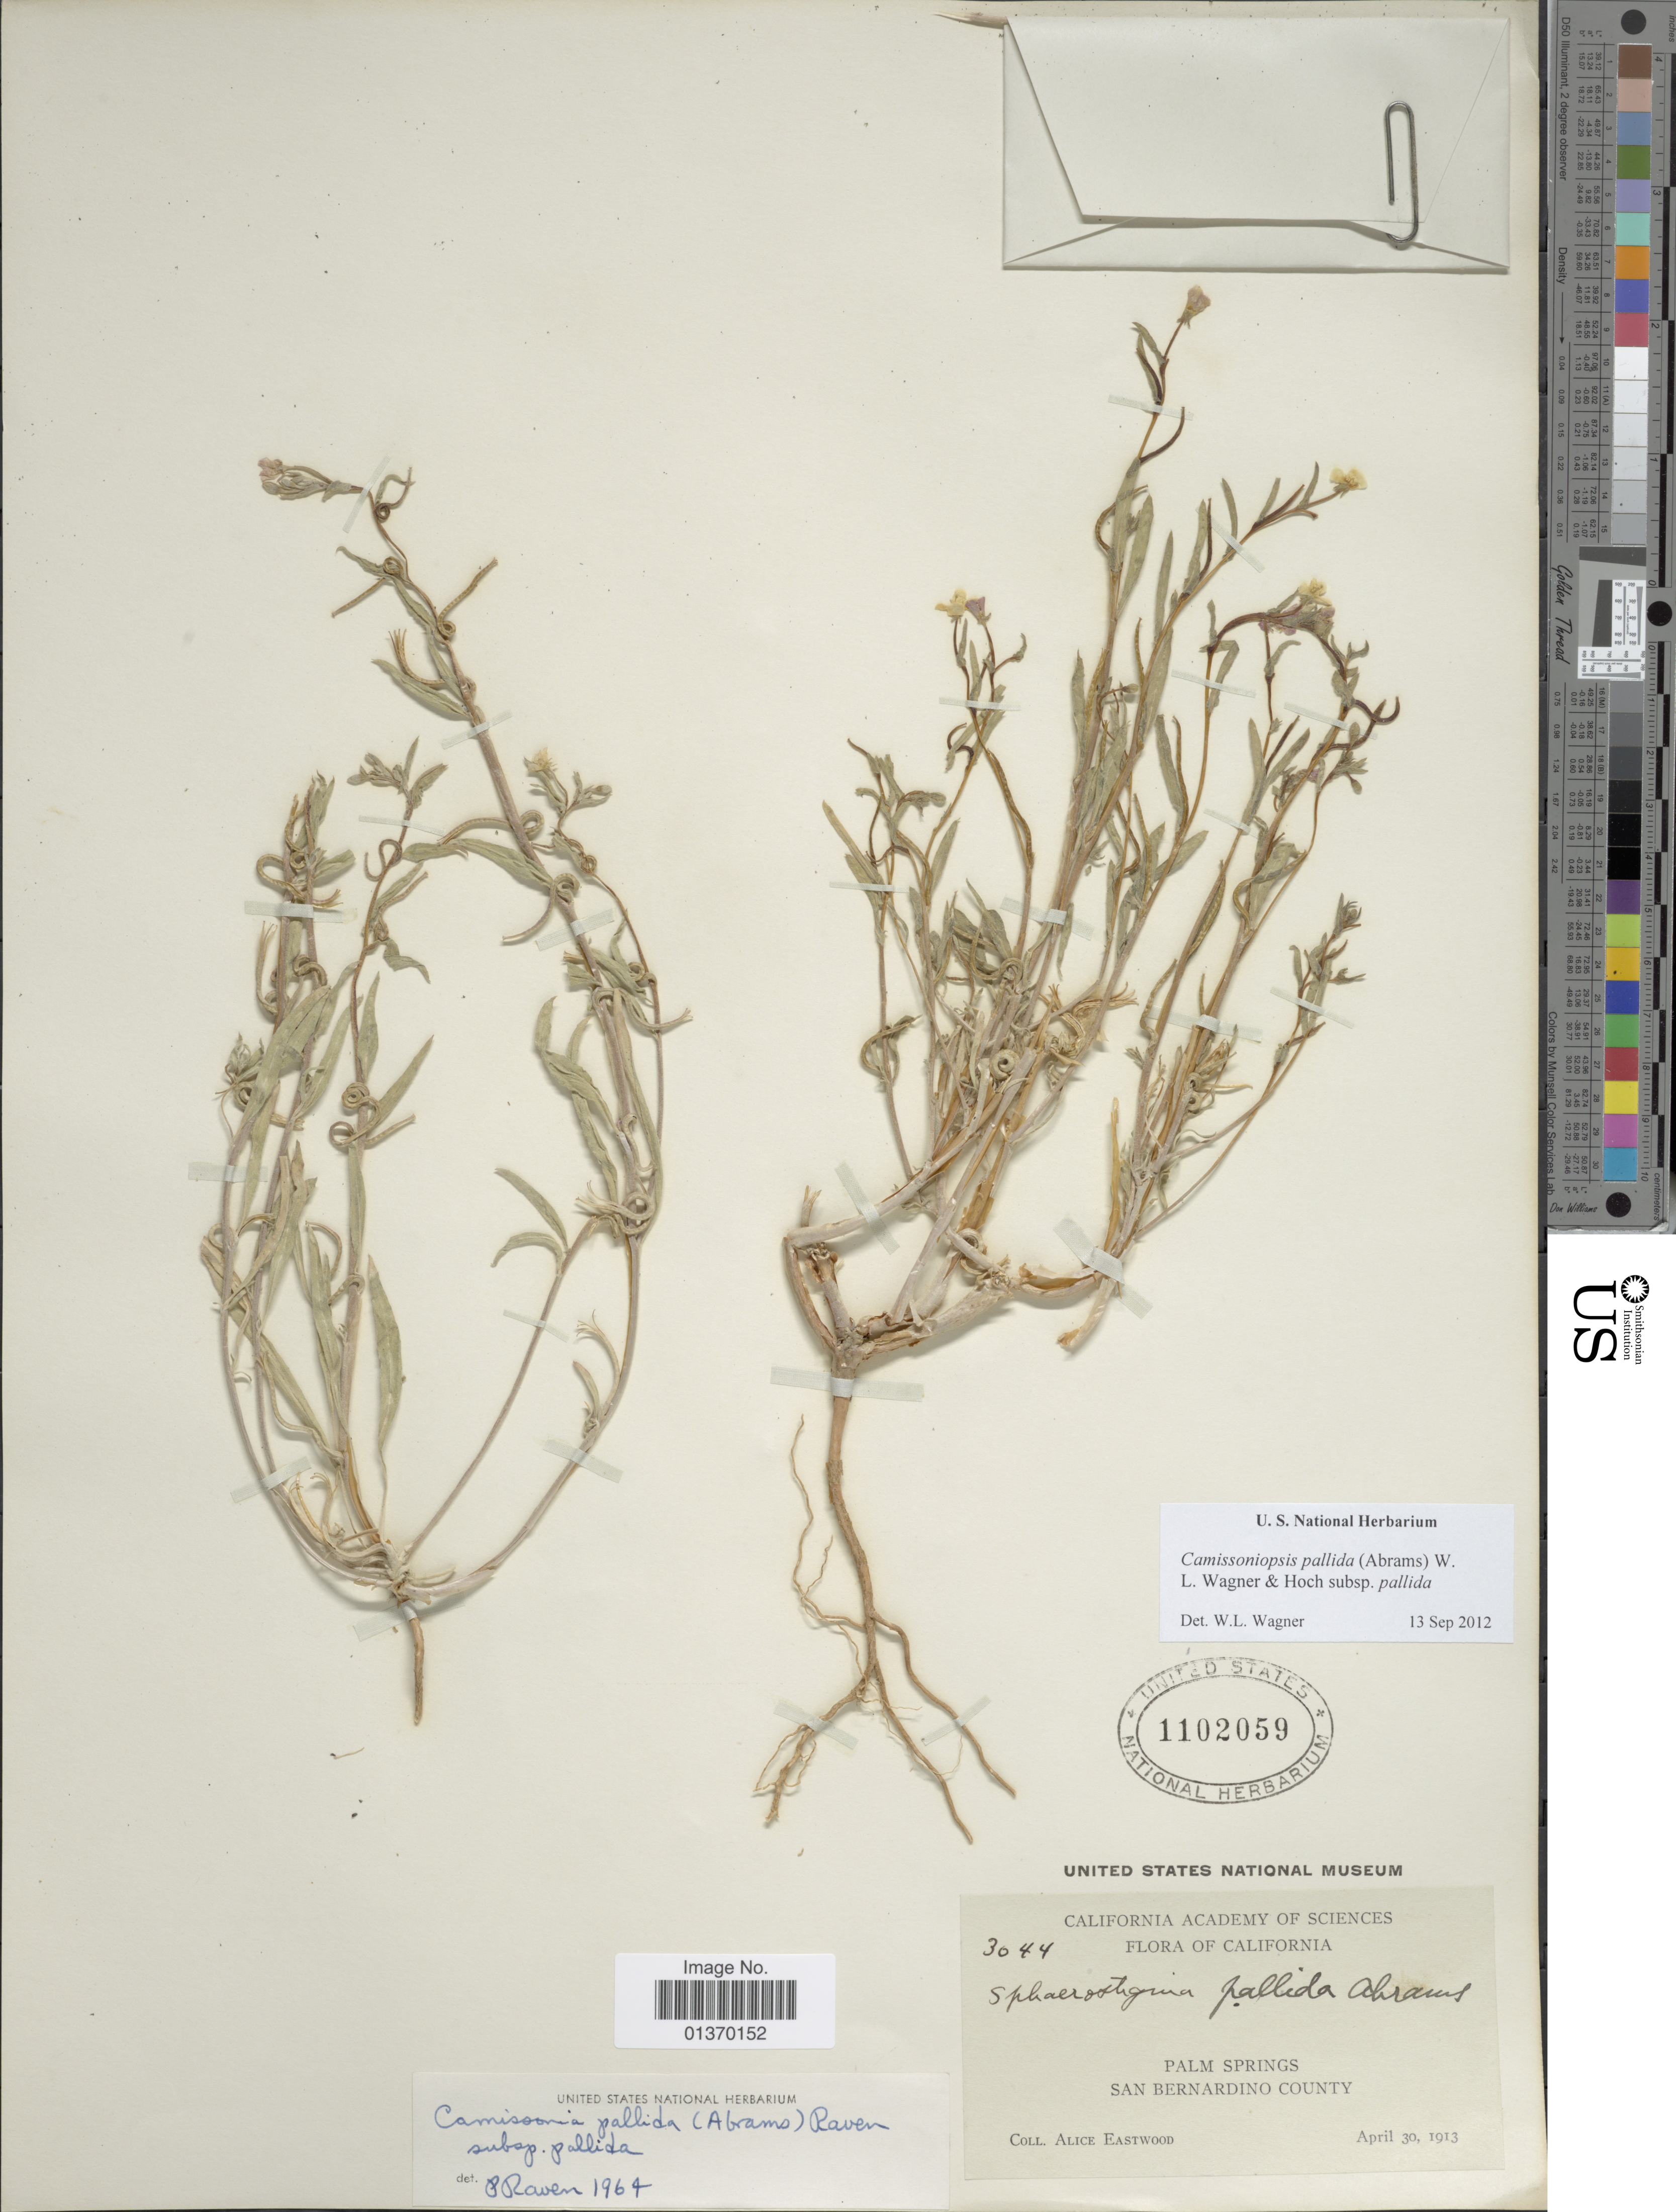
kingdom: Plantae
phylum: Tracheophyta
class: Magnoliopsida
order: Myrtales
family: Onagraceae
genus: Camissoniopsis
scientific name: Camissoniopsis pallida subsp. pallida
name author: (Abrams) W.L. Wagner & Hoch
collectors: A. Eastwood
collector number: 3044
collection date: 1913-04-30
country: United States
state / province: California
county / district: San Bernardino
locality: Palm Springs, San Bernardino County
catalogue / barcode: US 1102059